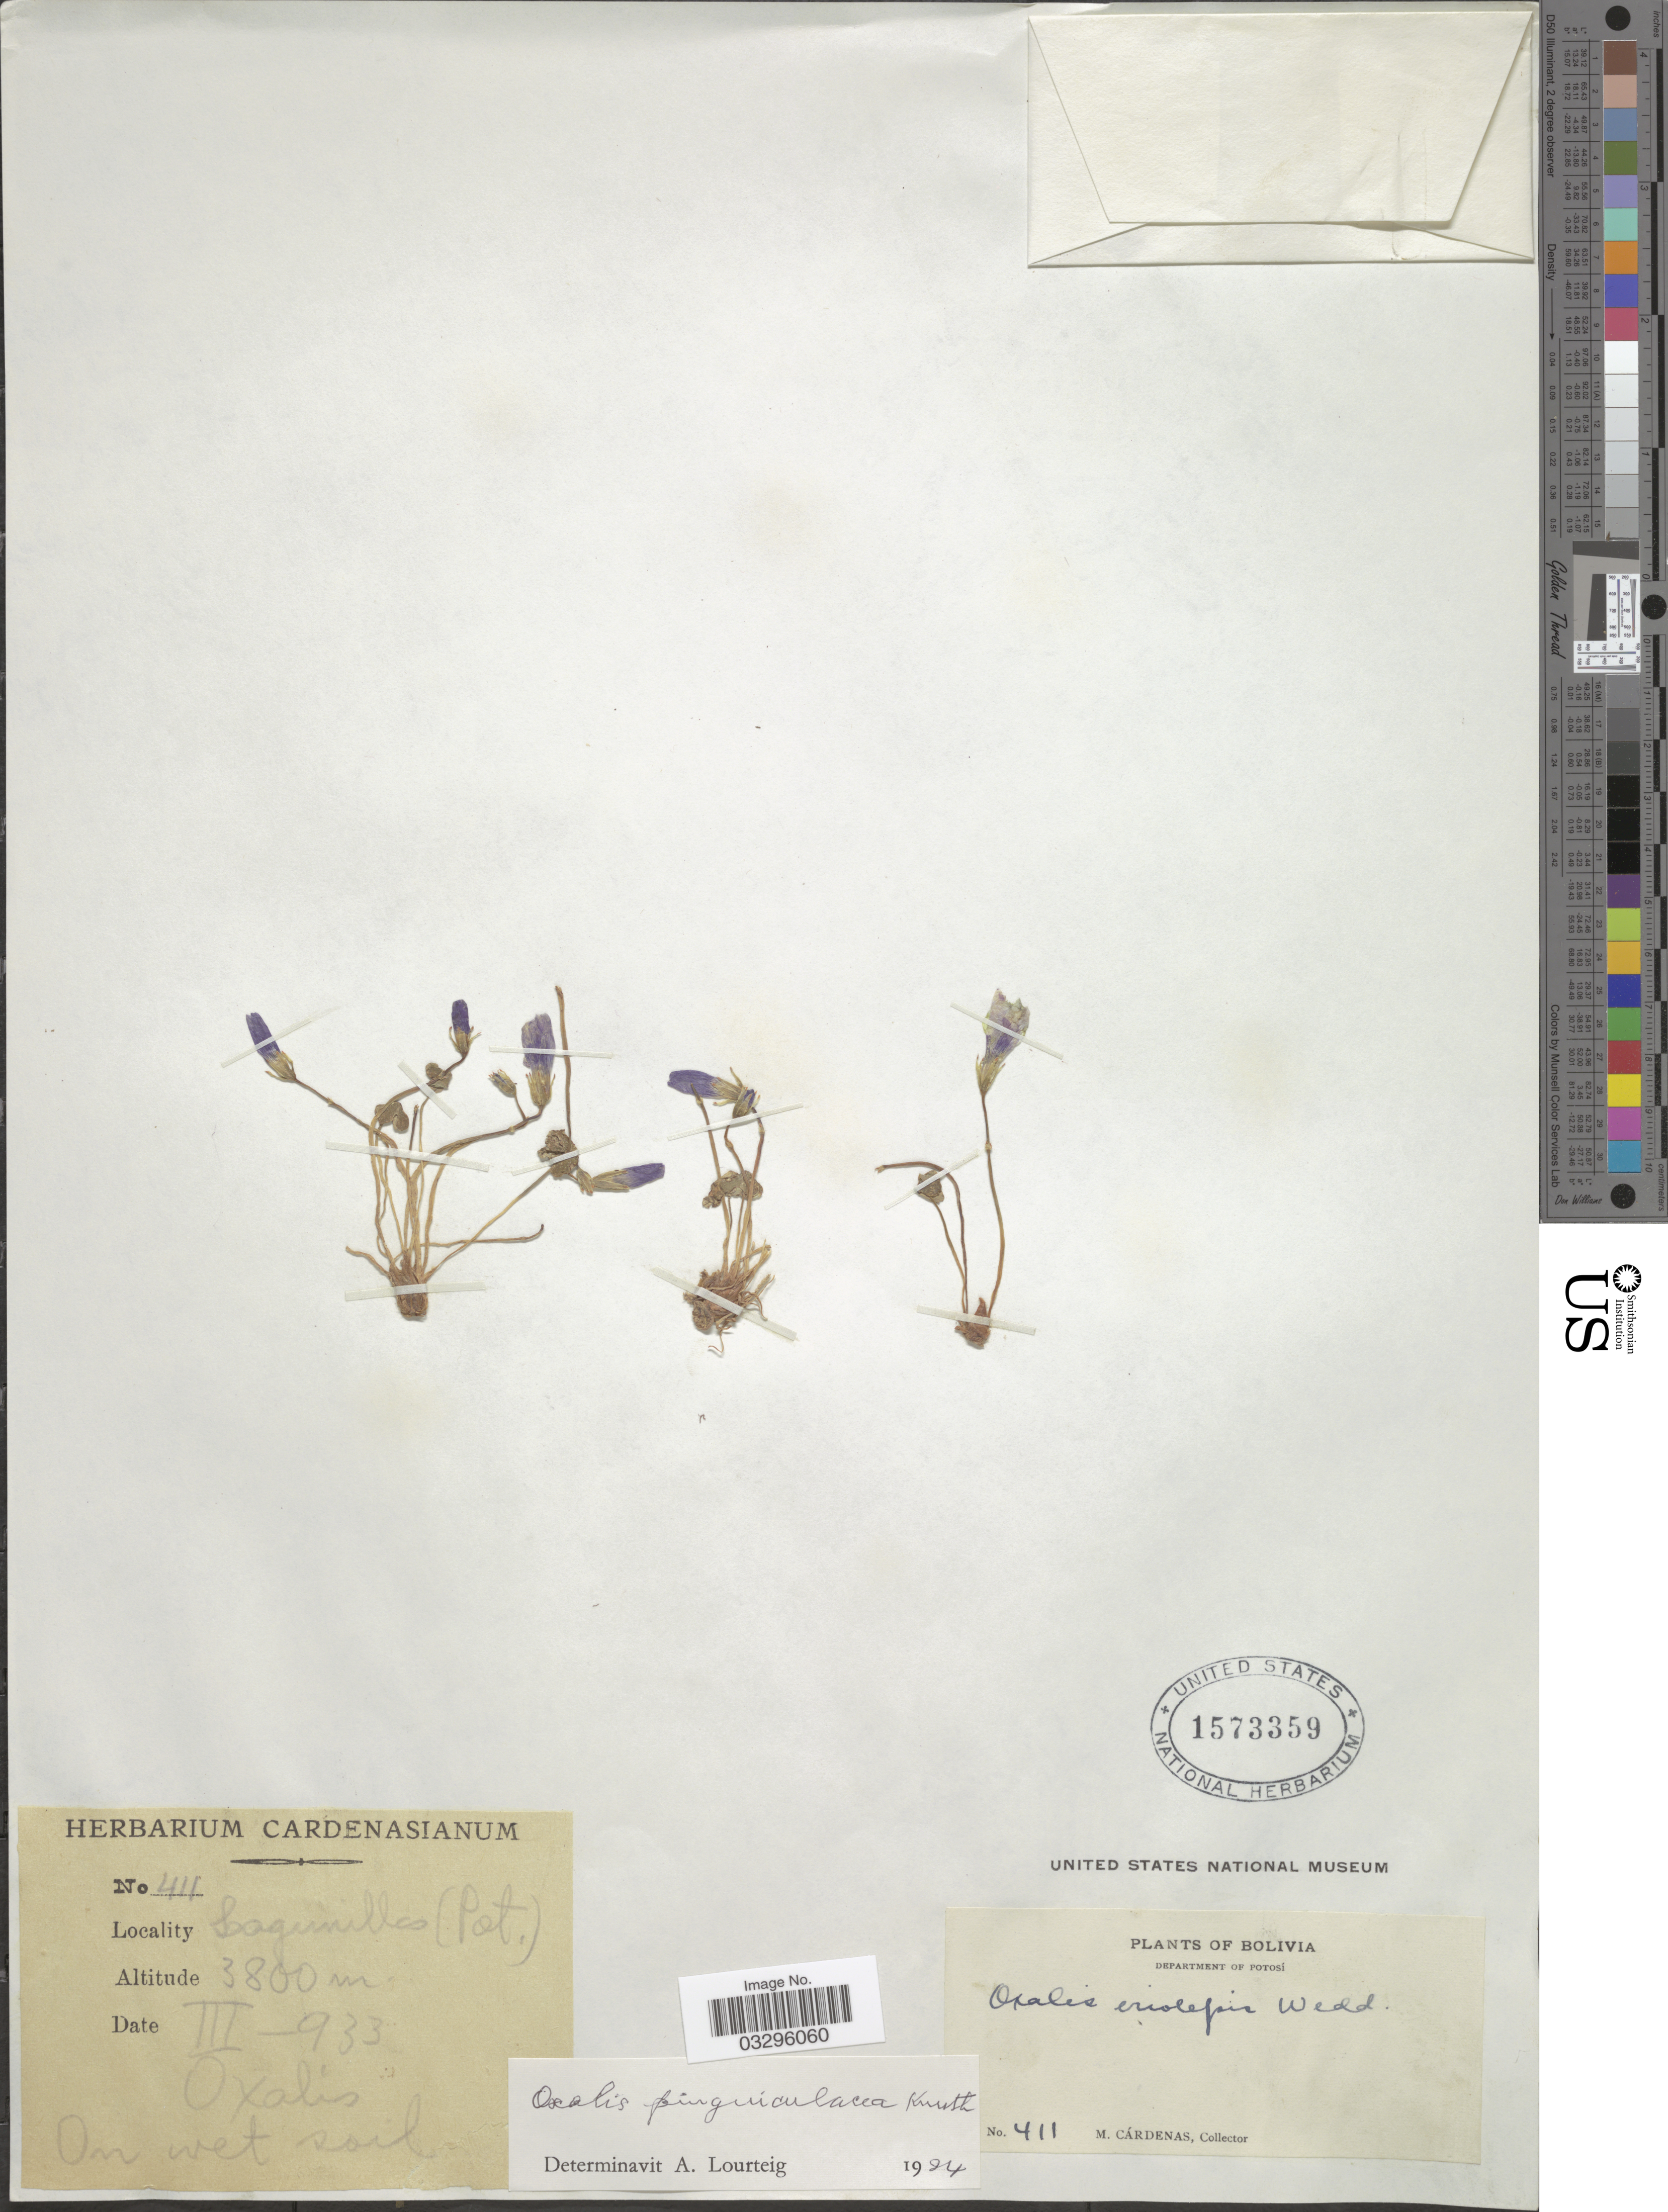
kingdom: Plantae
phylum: Tracheophyta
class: Magnoliopsida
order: Oxalidales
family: Oxalidaceae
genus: Oxalis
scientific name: Oxalis pinguiculacea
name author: R. Knuth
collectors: M. Cárdenas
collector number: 411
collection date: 1933-03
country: Bolivia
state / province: Potosi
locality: Department of Potosí. Lagunillas (Pot.).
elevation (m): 3800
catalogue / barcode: US 1573359